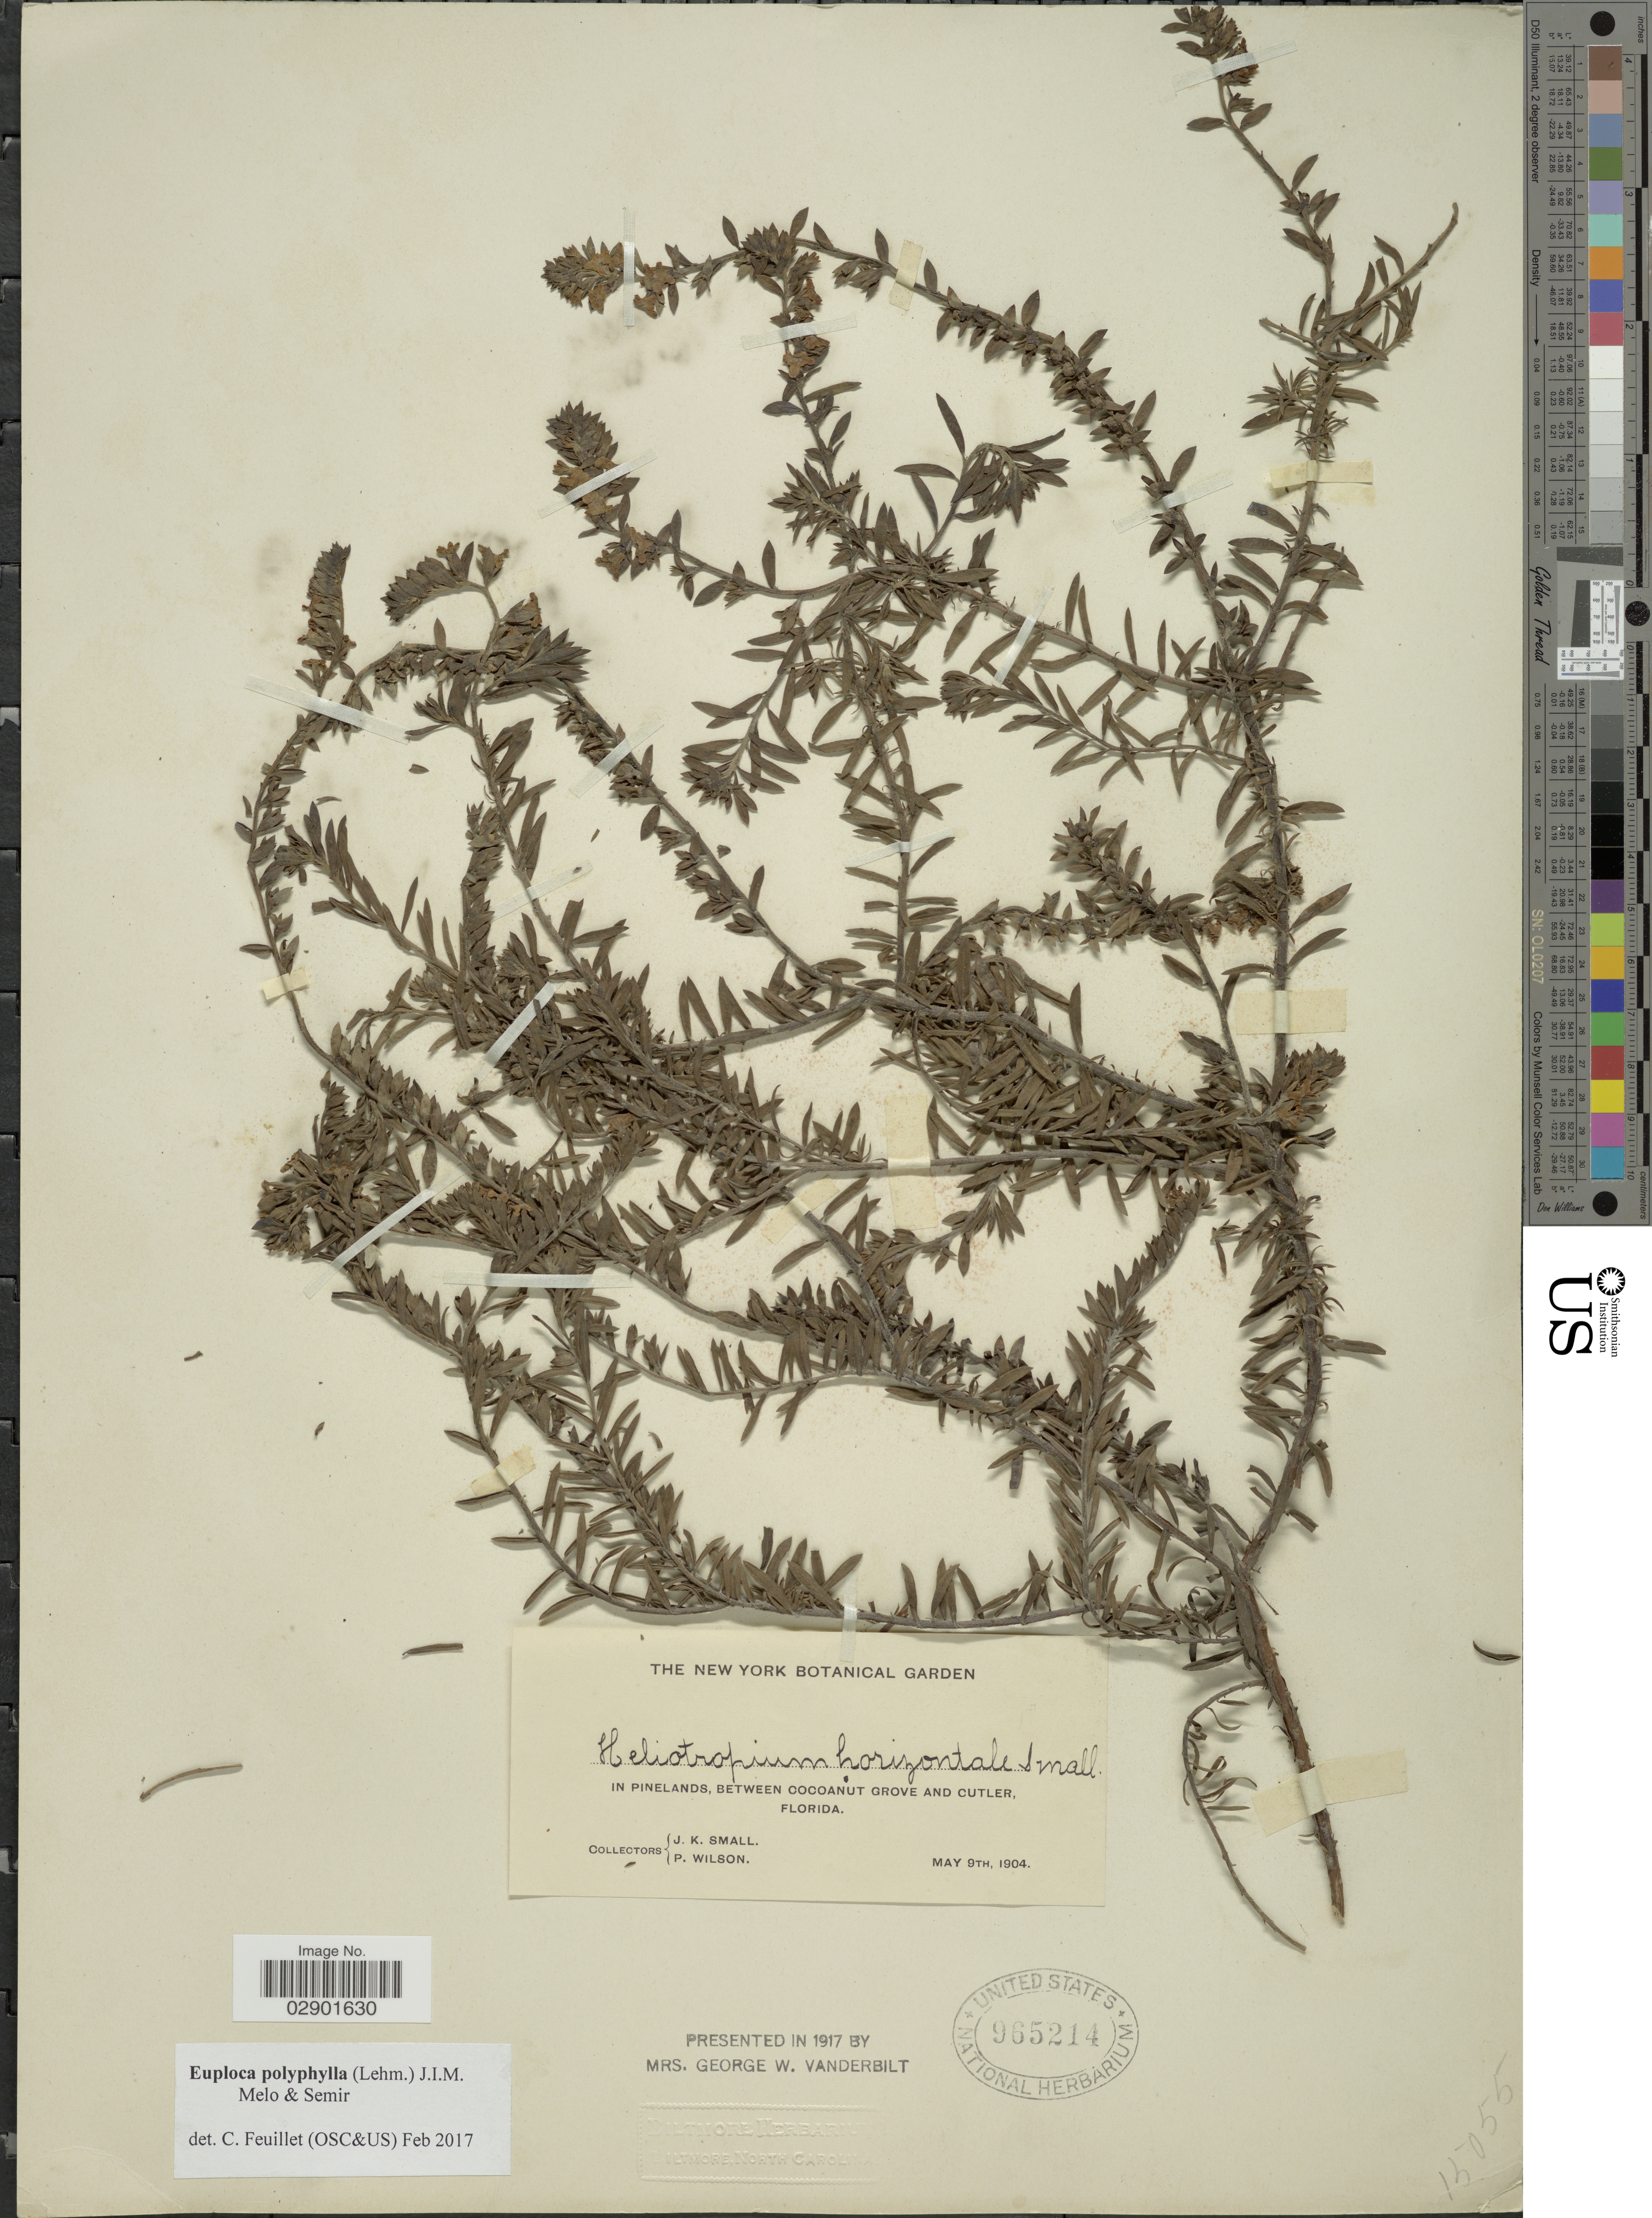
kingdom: Plantae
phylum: Tracheophyta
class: Magnoliopsida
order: Boraginales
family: Heliotropiaceae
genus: Euploca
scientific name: Euploca polyphylla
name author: (Lehm.) J.I.M. Melo & Semir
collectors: J. K. Small & P. Wilson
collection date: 1904-05-09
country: United States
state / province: Florida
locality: In Pinelands, between Cocoanut Grove and Cutler.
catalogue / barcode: US 965214